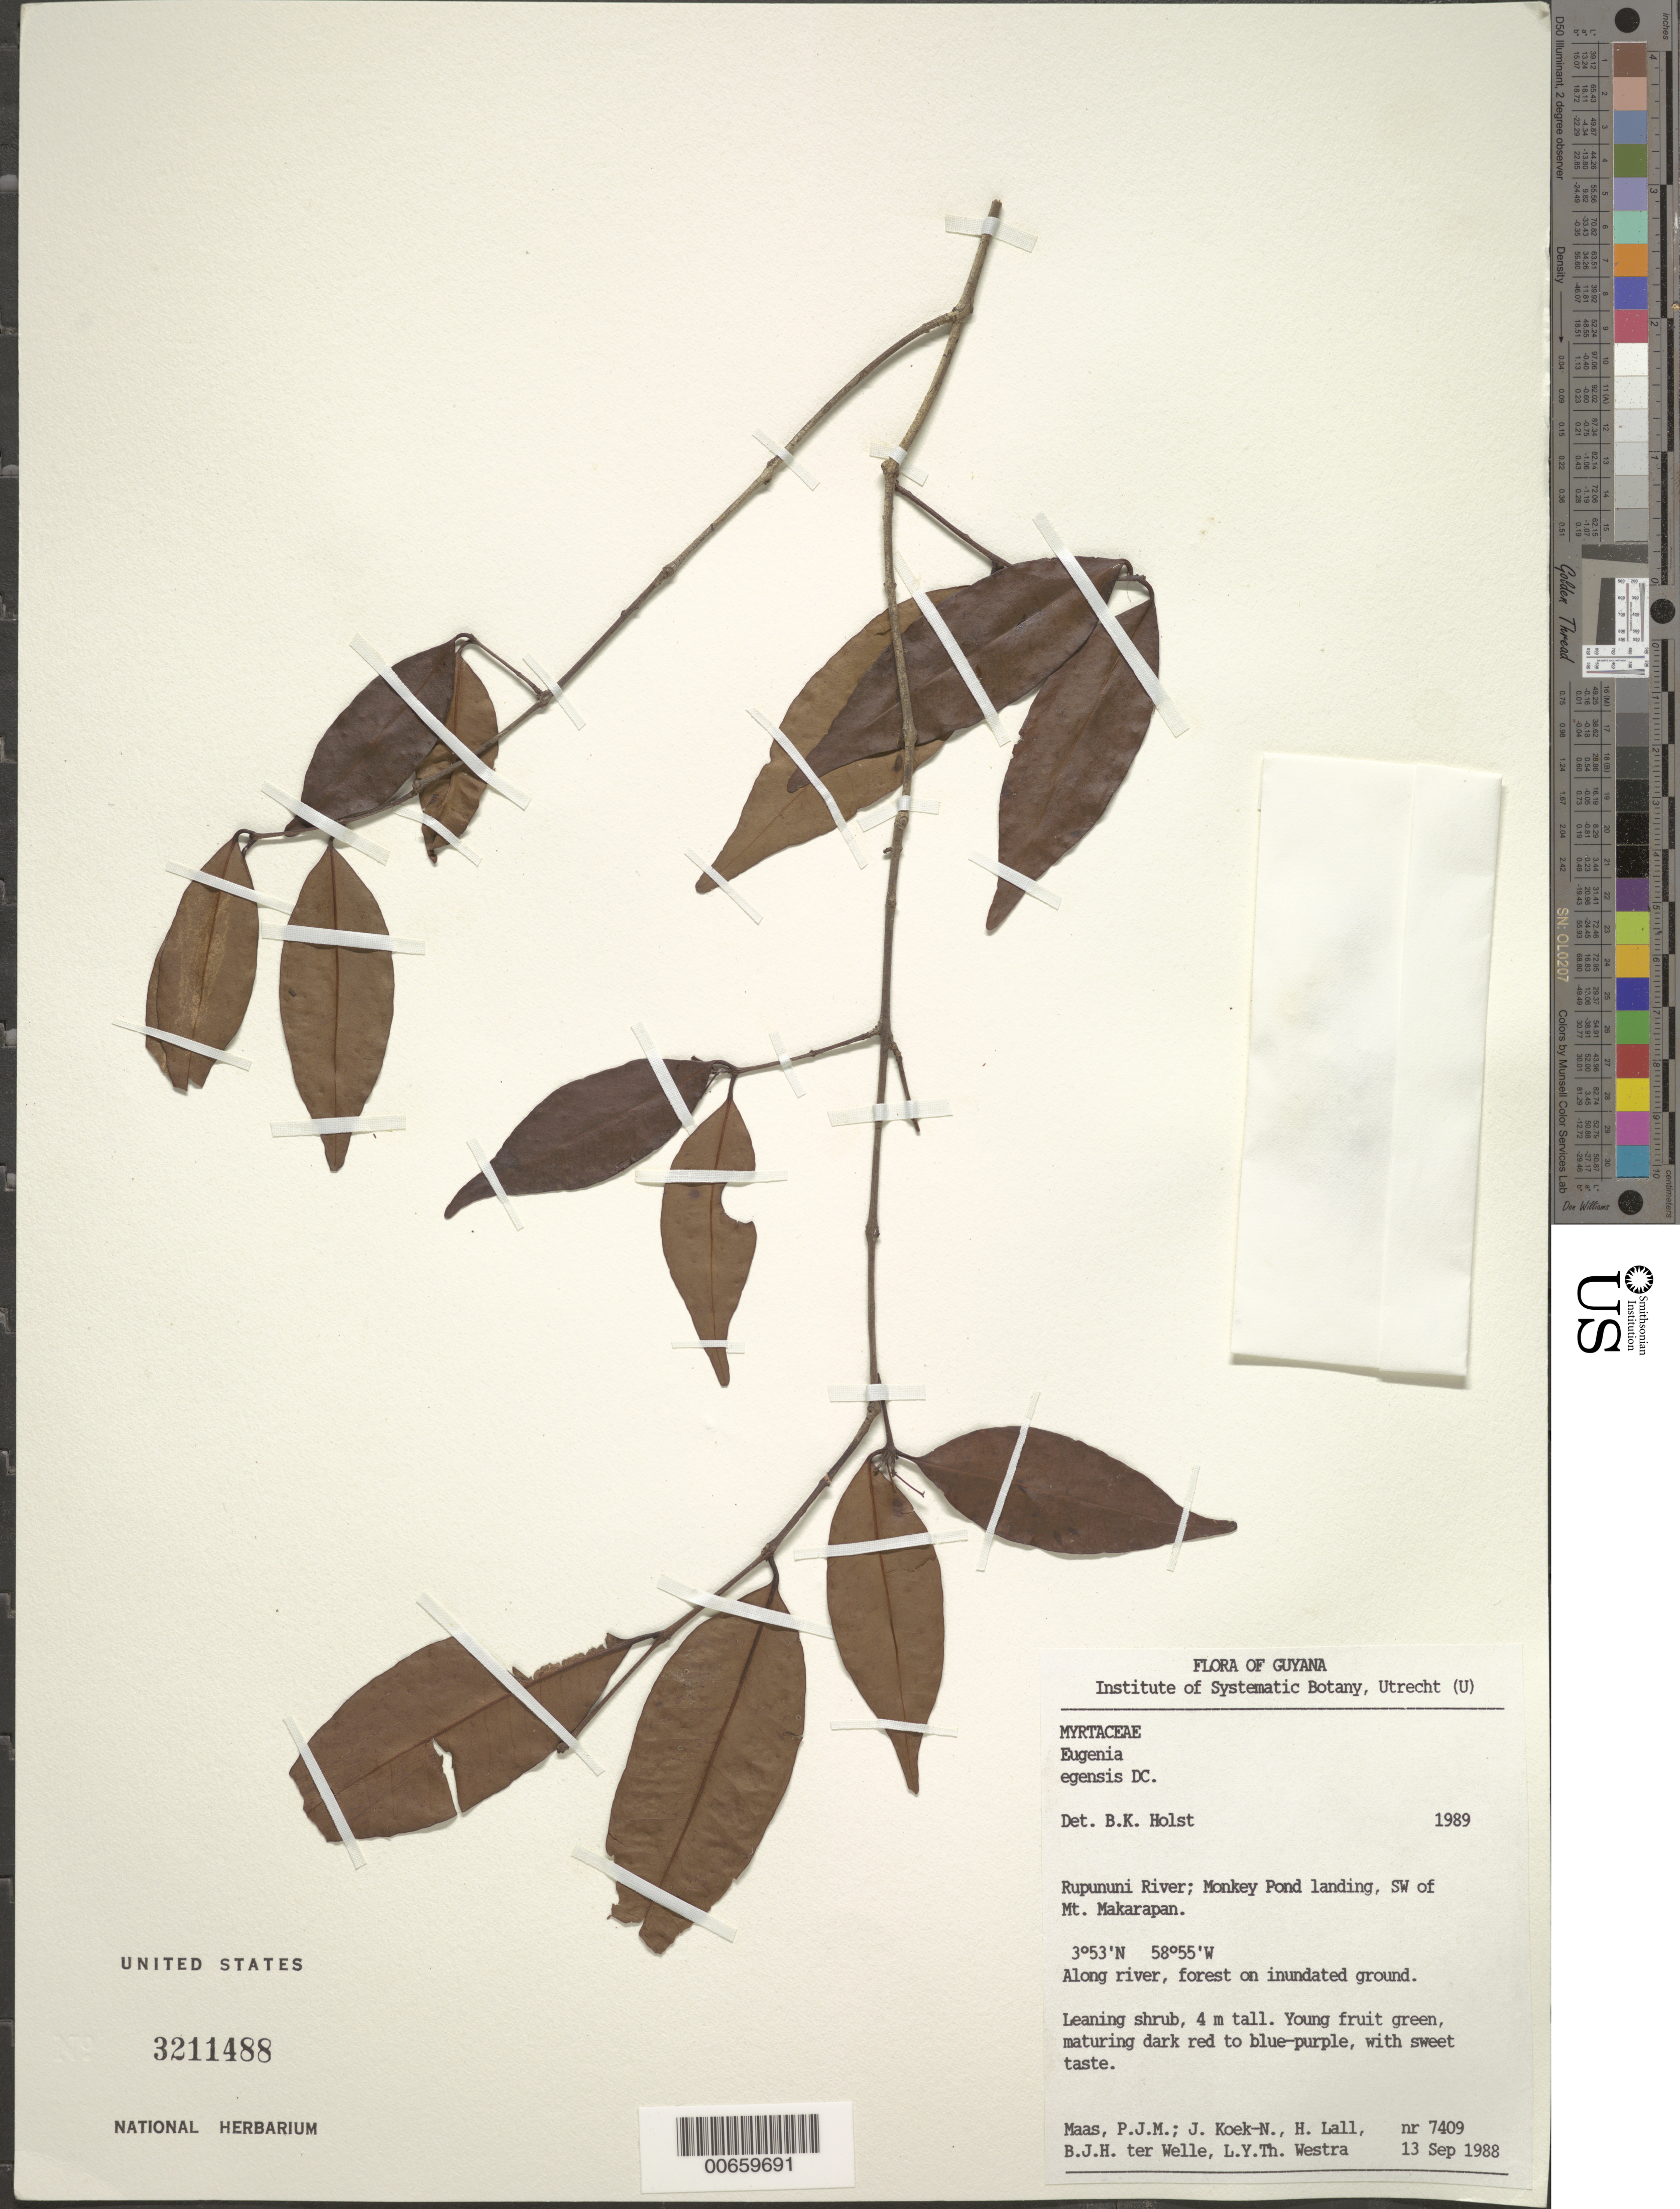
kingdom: Plantae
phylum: Tracheophyta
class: Magnoliopsida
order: Myrtales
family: Myrtaceae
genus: Eugenia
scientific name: Eugenia egensis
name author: DC.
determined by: Holst, Bruce K.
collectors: P. Maas, J. Koek-Noorman, H. Lall, B. Welle & L. Y. T. Westra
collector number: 7409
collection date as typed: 13-Sep-88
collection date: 1988-09-13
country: Guyana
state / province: U. Takutu-U. Essequibo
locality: Rupununi River, Monkey Pond landing, SW of Mt. Makarapan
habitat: Along river, forest on inundated ground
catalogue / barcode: US 3211488